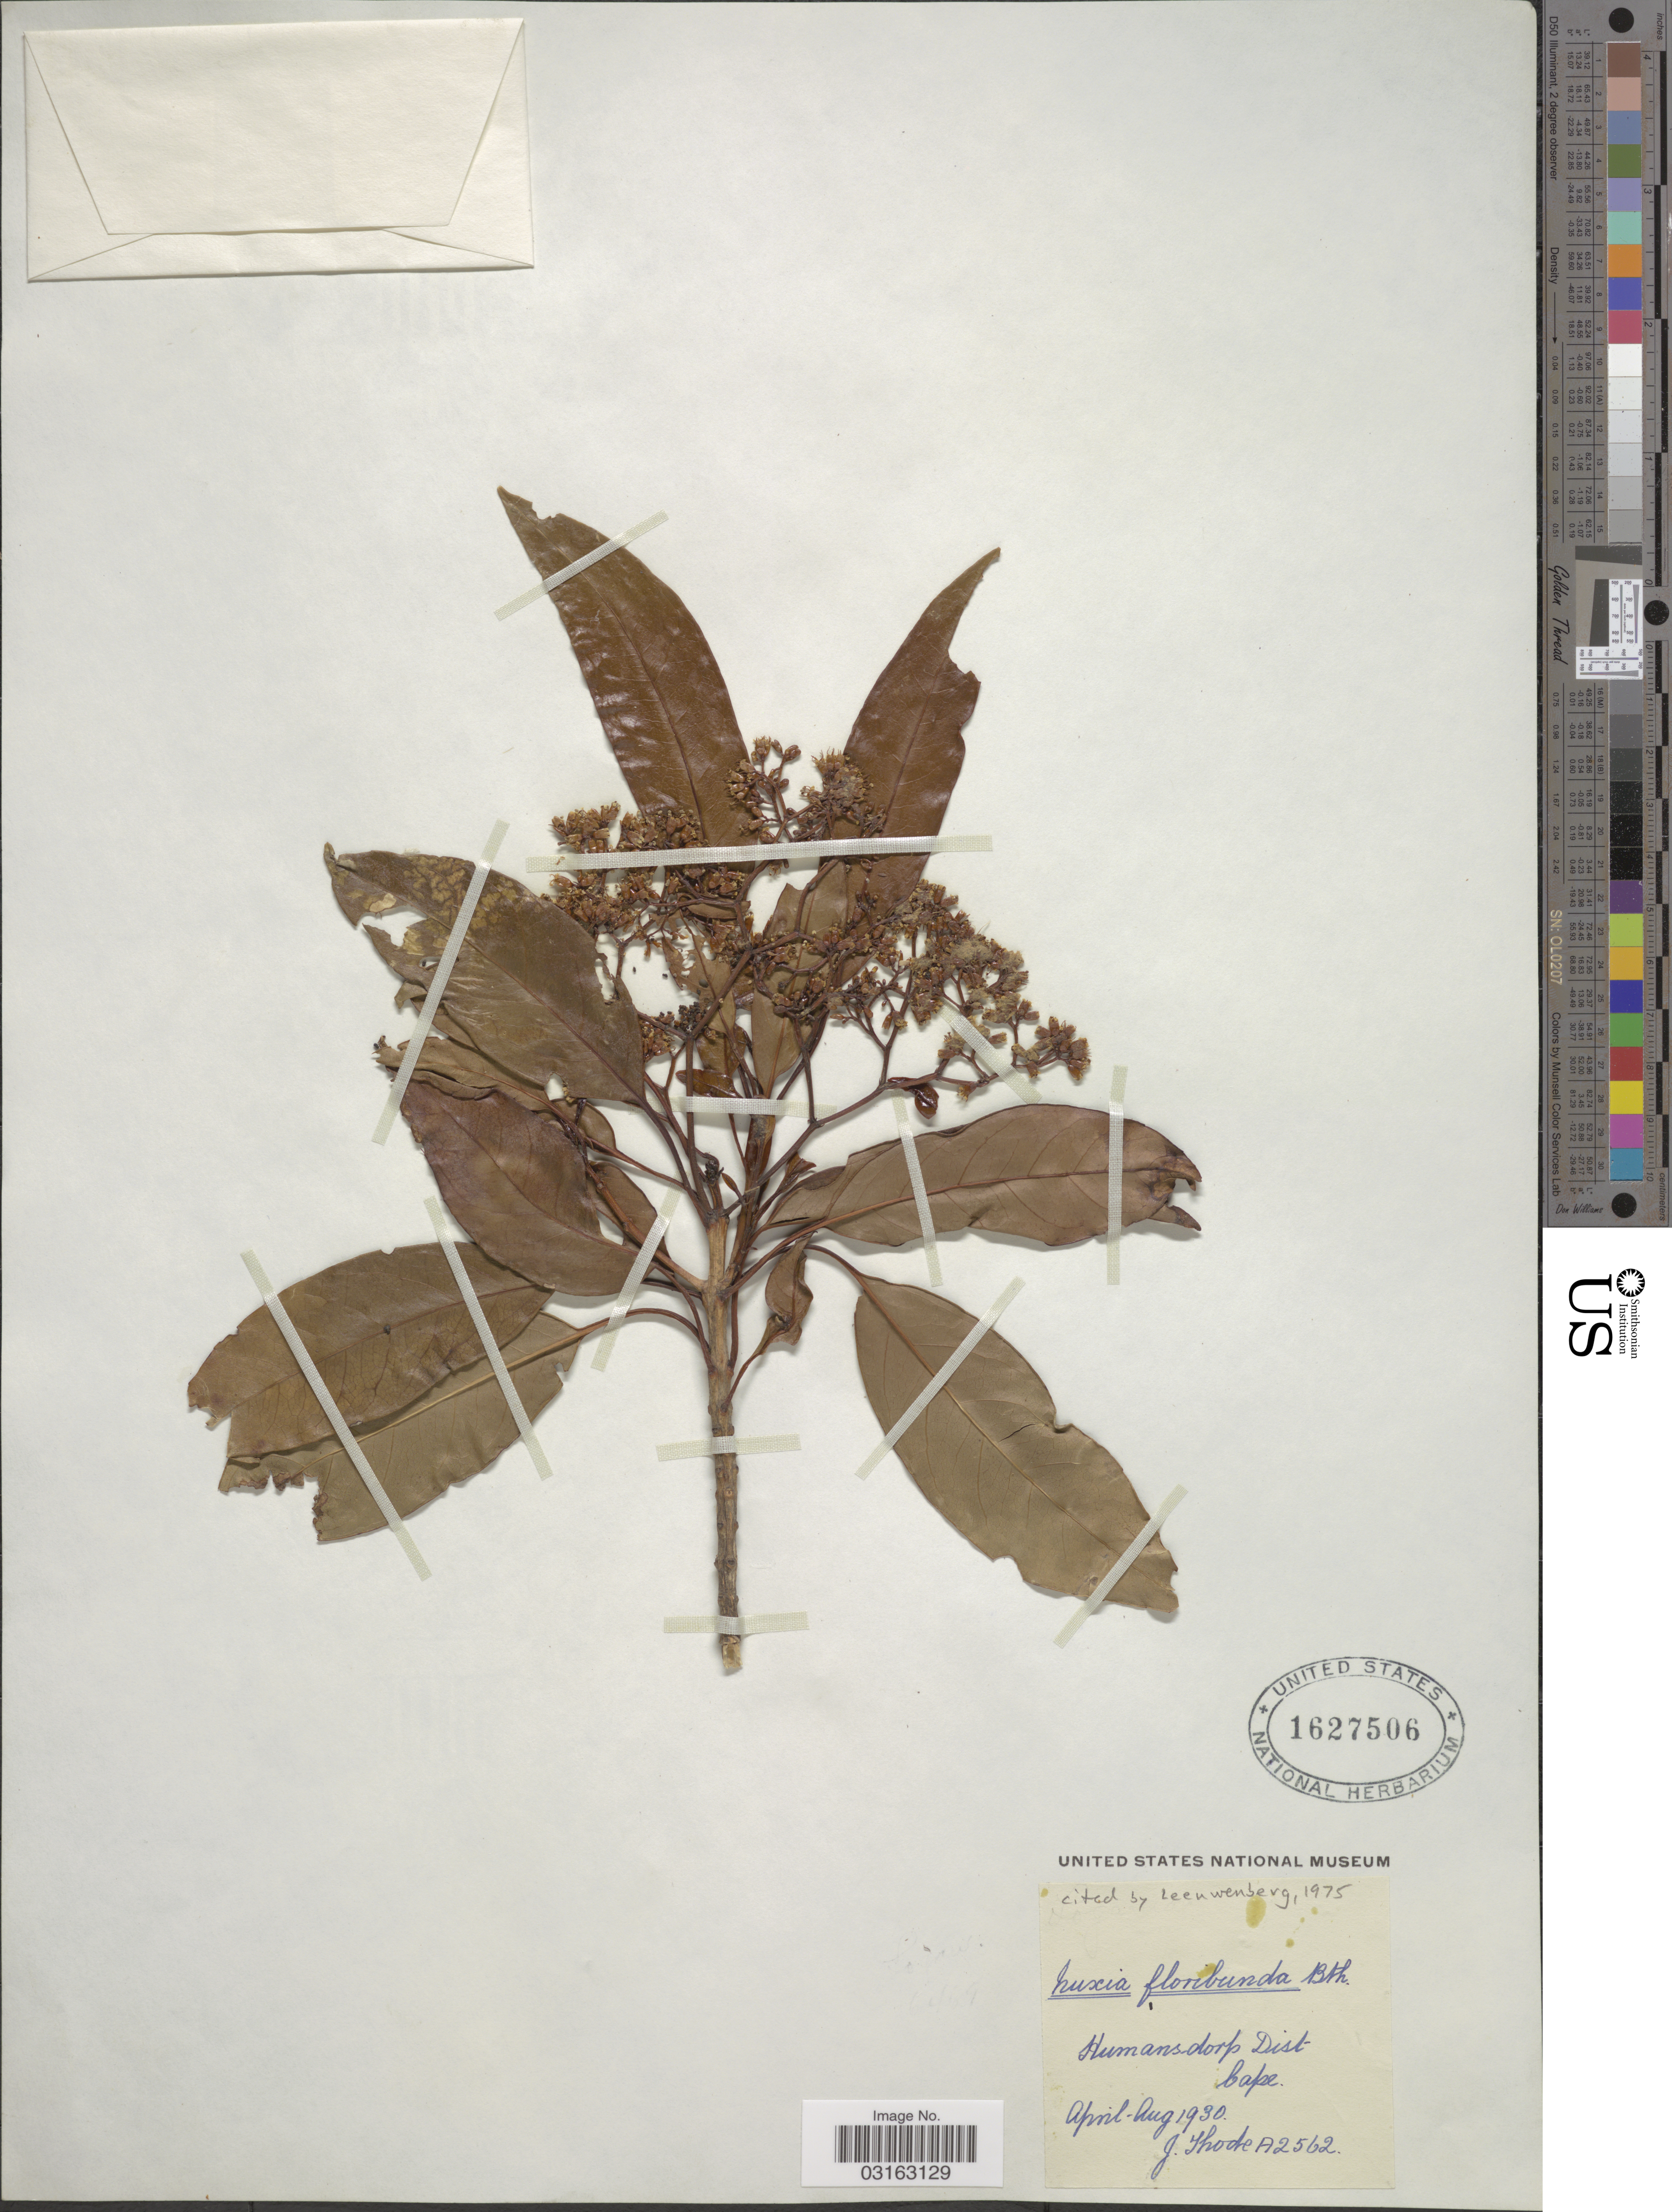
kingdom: Plantae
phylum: Tracheophyta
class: Magnoliopsida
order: Lamiales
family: Stilbaceae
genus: Nuxia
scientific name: Nuxia floribunda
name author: Benth.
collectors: J. Thode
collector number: A2562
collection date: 1930-04/1930-08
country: South Africa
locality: Humansdorp Distr Cape.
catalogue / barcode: US 1627506